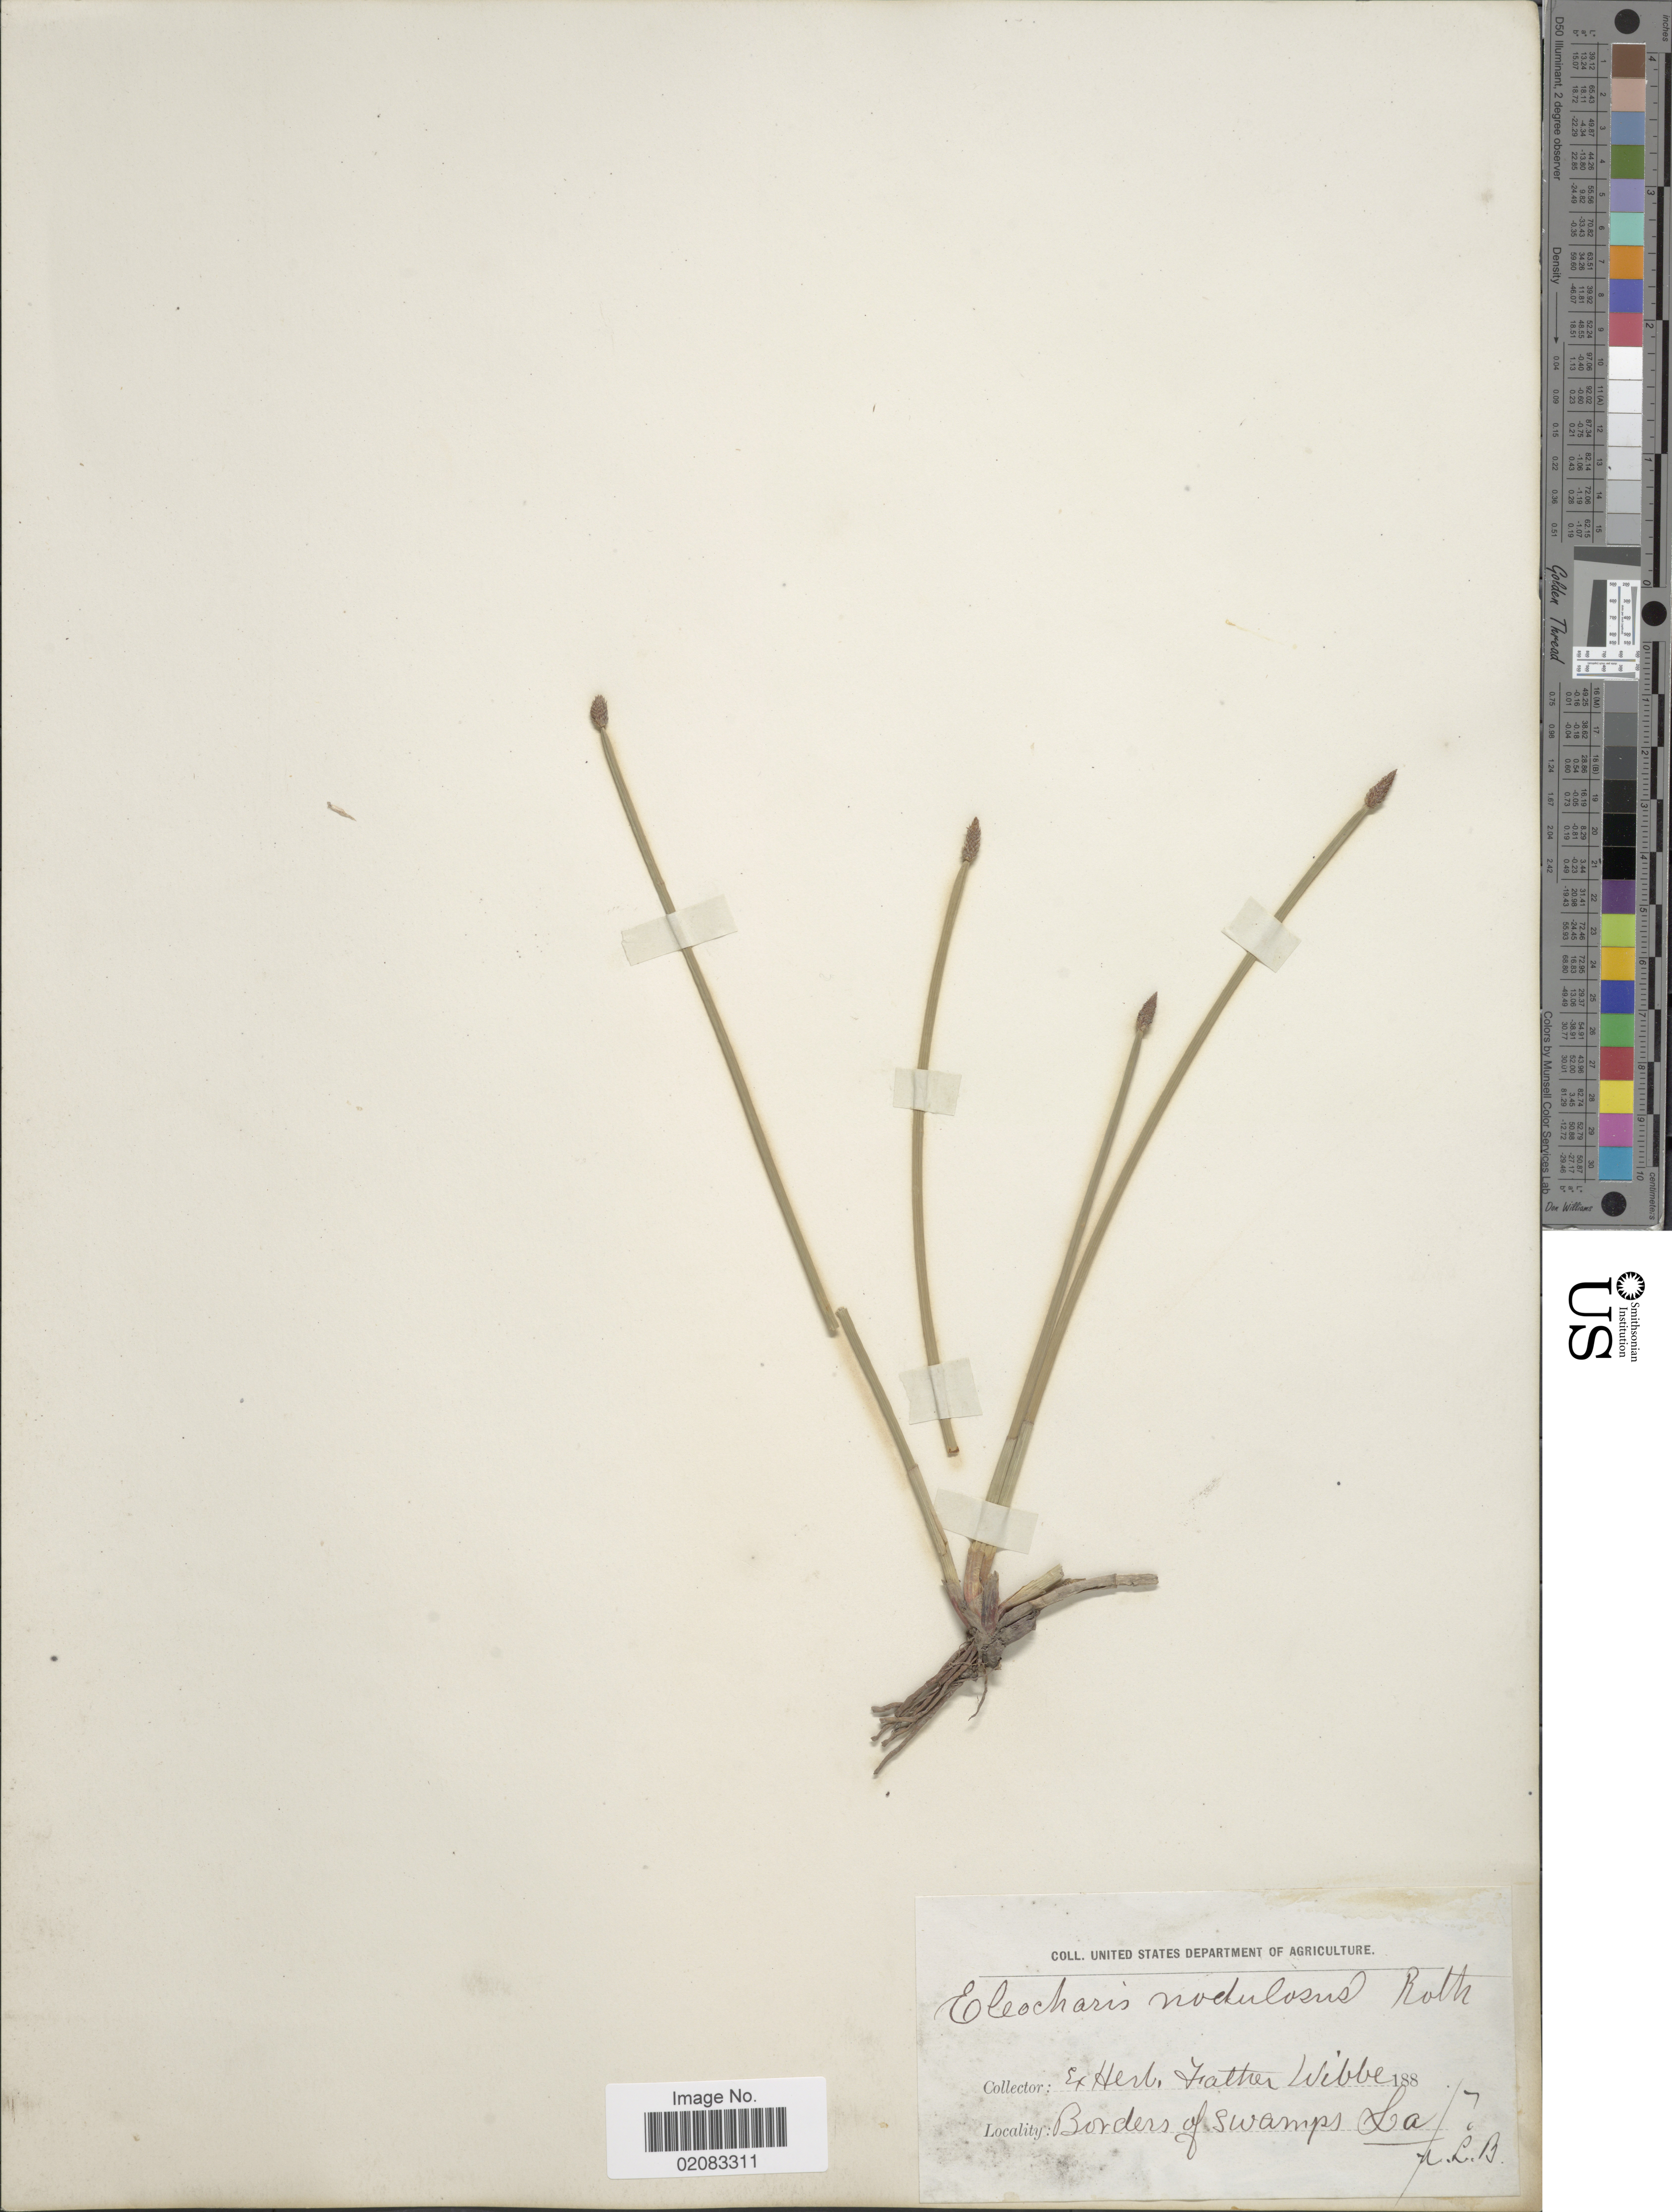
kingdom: Plantae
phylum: Tracheophyta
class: Liliopsida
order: Poales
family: Cyperaceae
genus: Eleocharis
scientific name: Eleocharis montana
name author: (Kunth) Roem. & Schult.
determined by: Strong, Mark T., (BOT), Smithsonian Institution - National Museum of Natural History (UNITED STATES)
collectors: Ex Herb. Father Wibbe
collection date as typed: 188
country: United States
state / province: Louisiana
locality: Borders of swamps